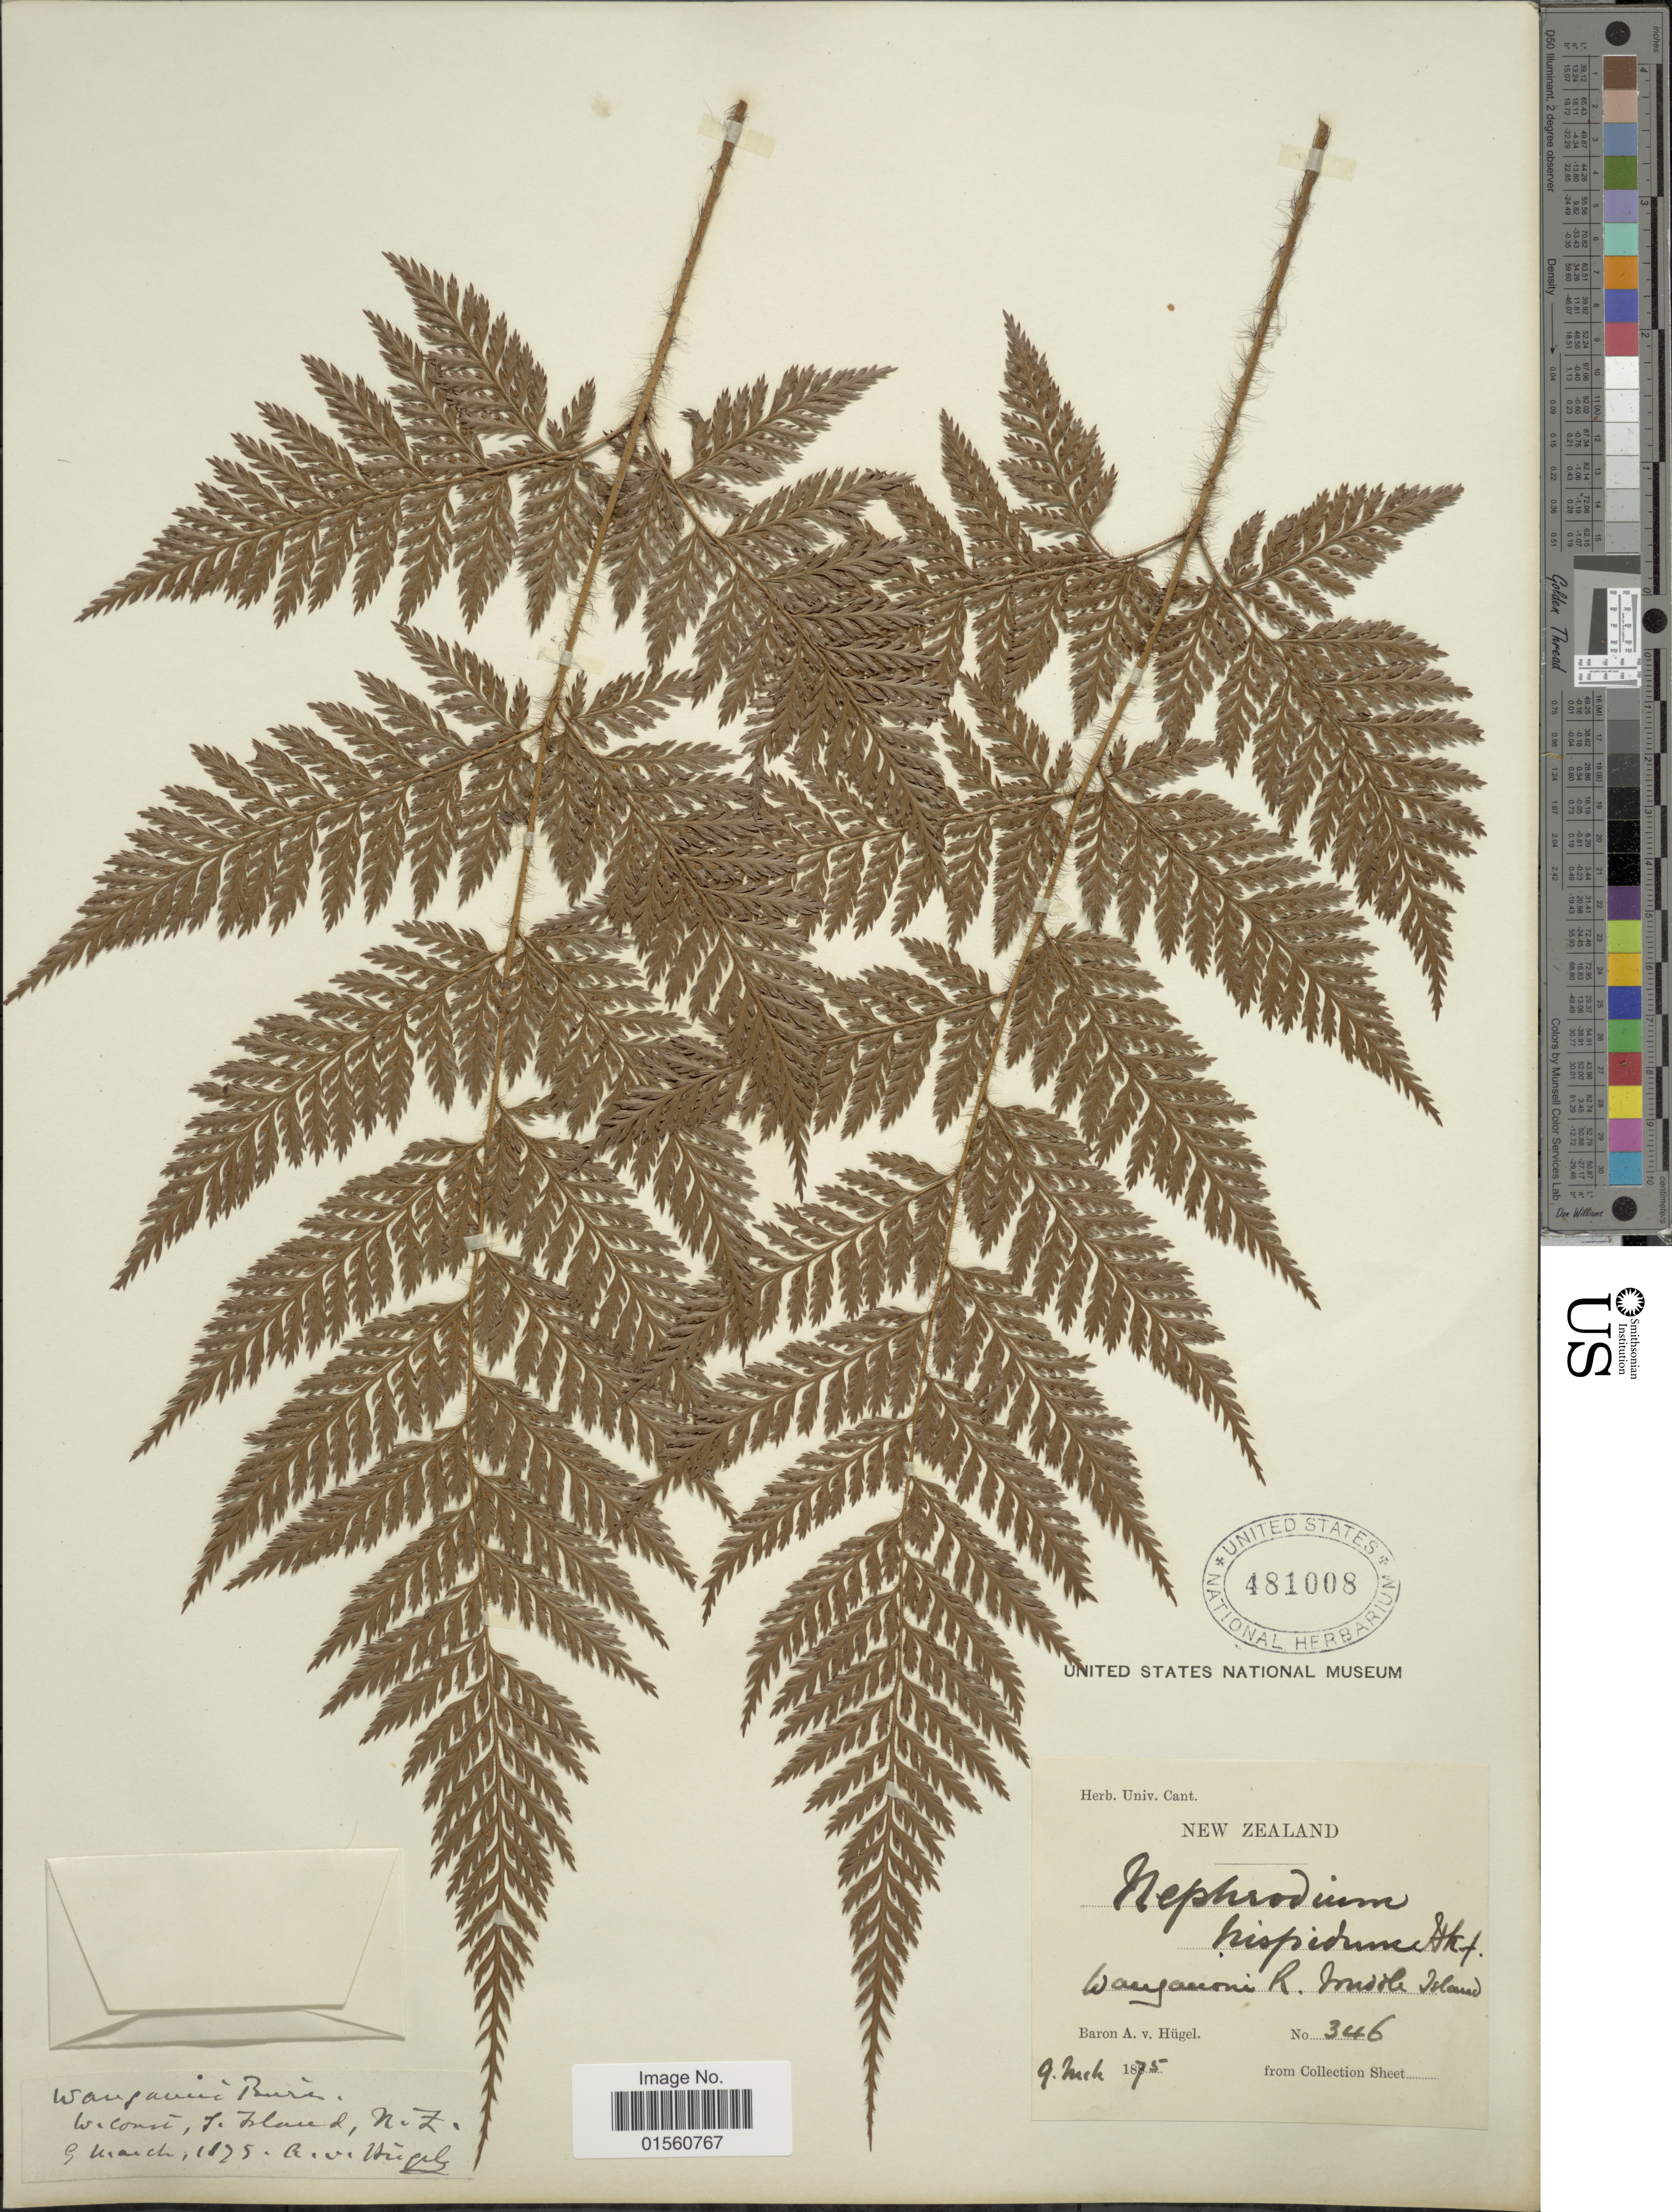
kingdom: Plantae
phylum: Tracheophyta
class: Polypodiopsida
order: Polypodiales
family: Dryopteridaceae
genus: Lastreopsis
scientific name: Lastreopsis hispida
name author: (Sw.) Tindale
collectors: C. A. von Hügel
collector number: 346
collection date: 1875-03-09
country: New Zealand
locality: Wanganoni [illegible text]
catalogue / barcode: US 481008